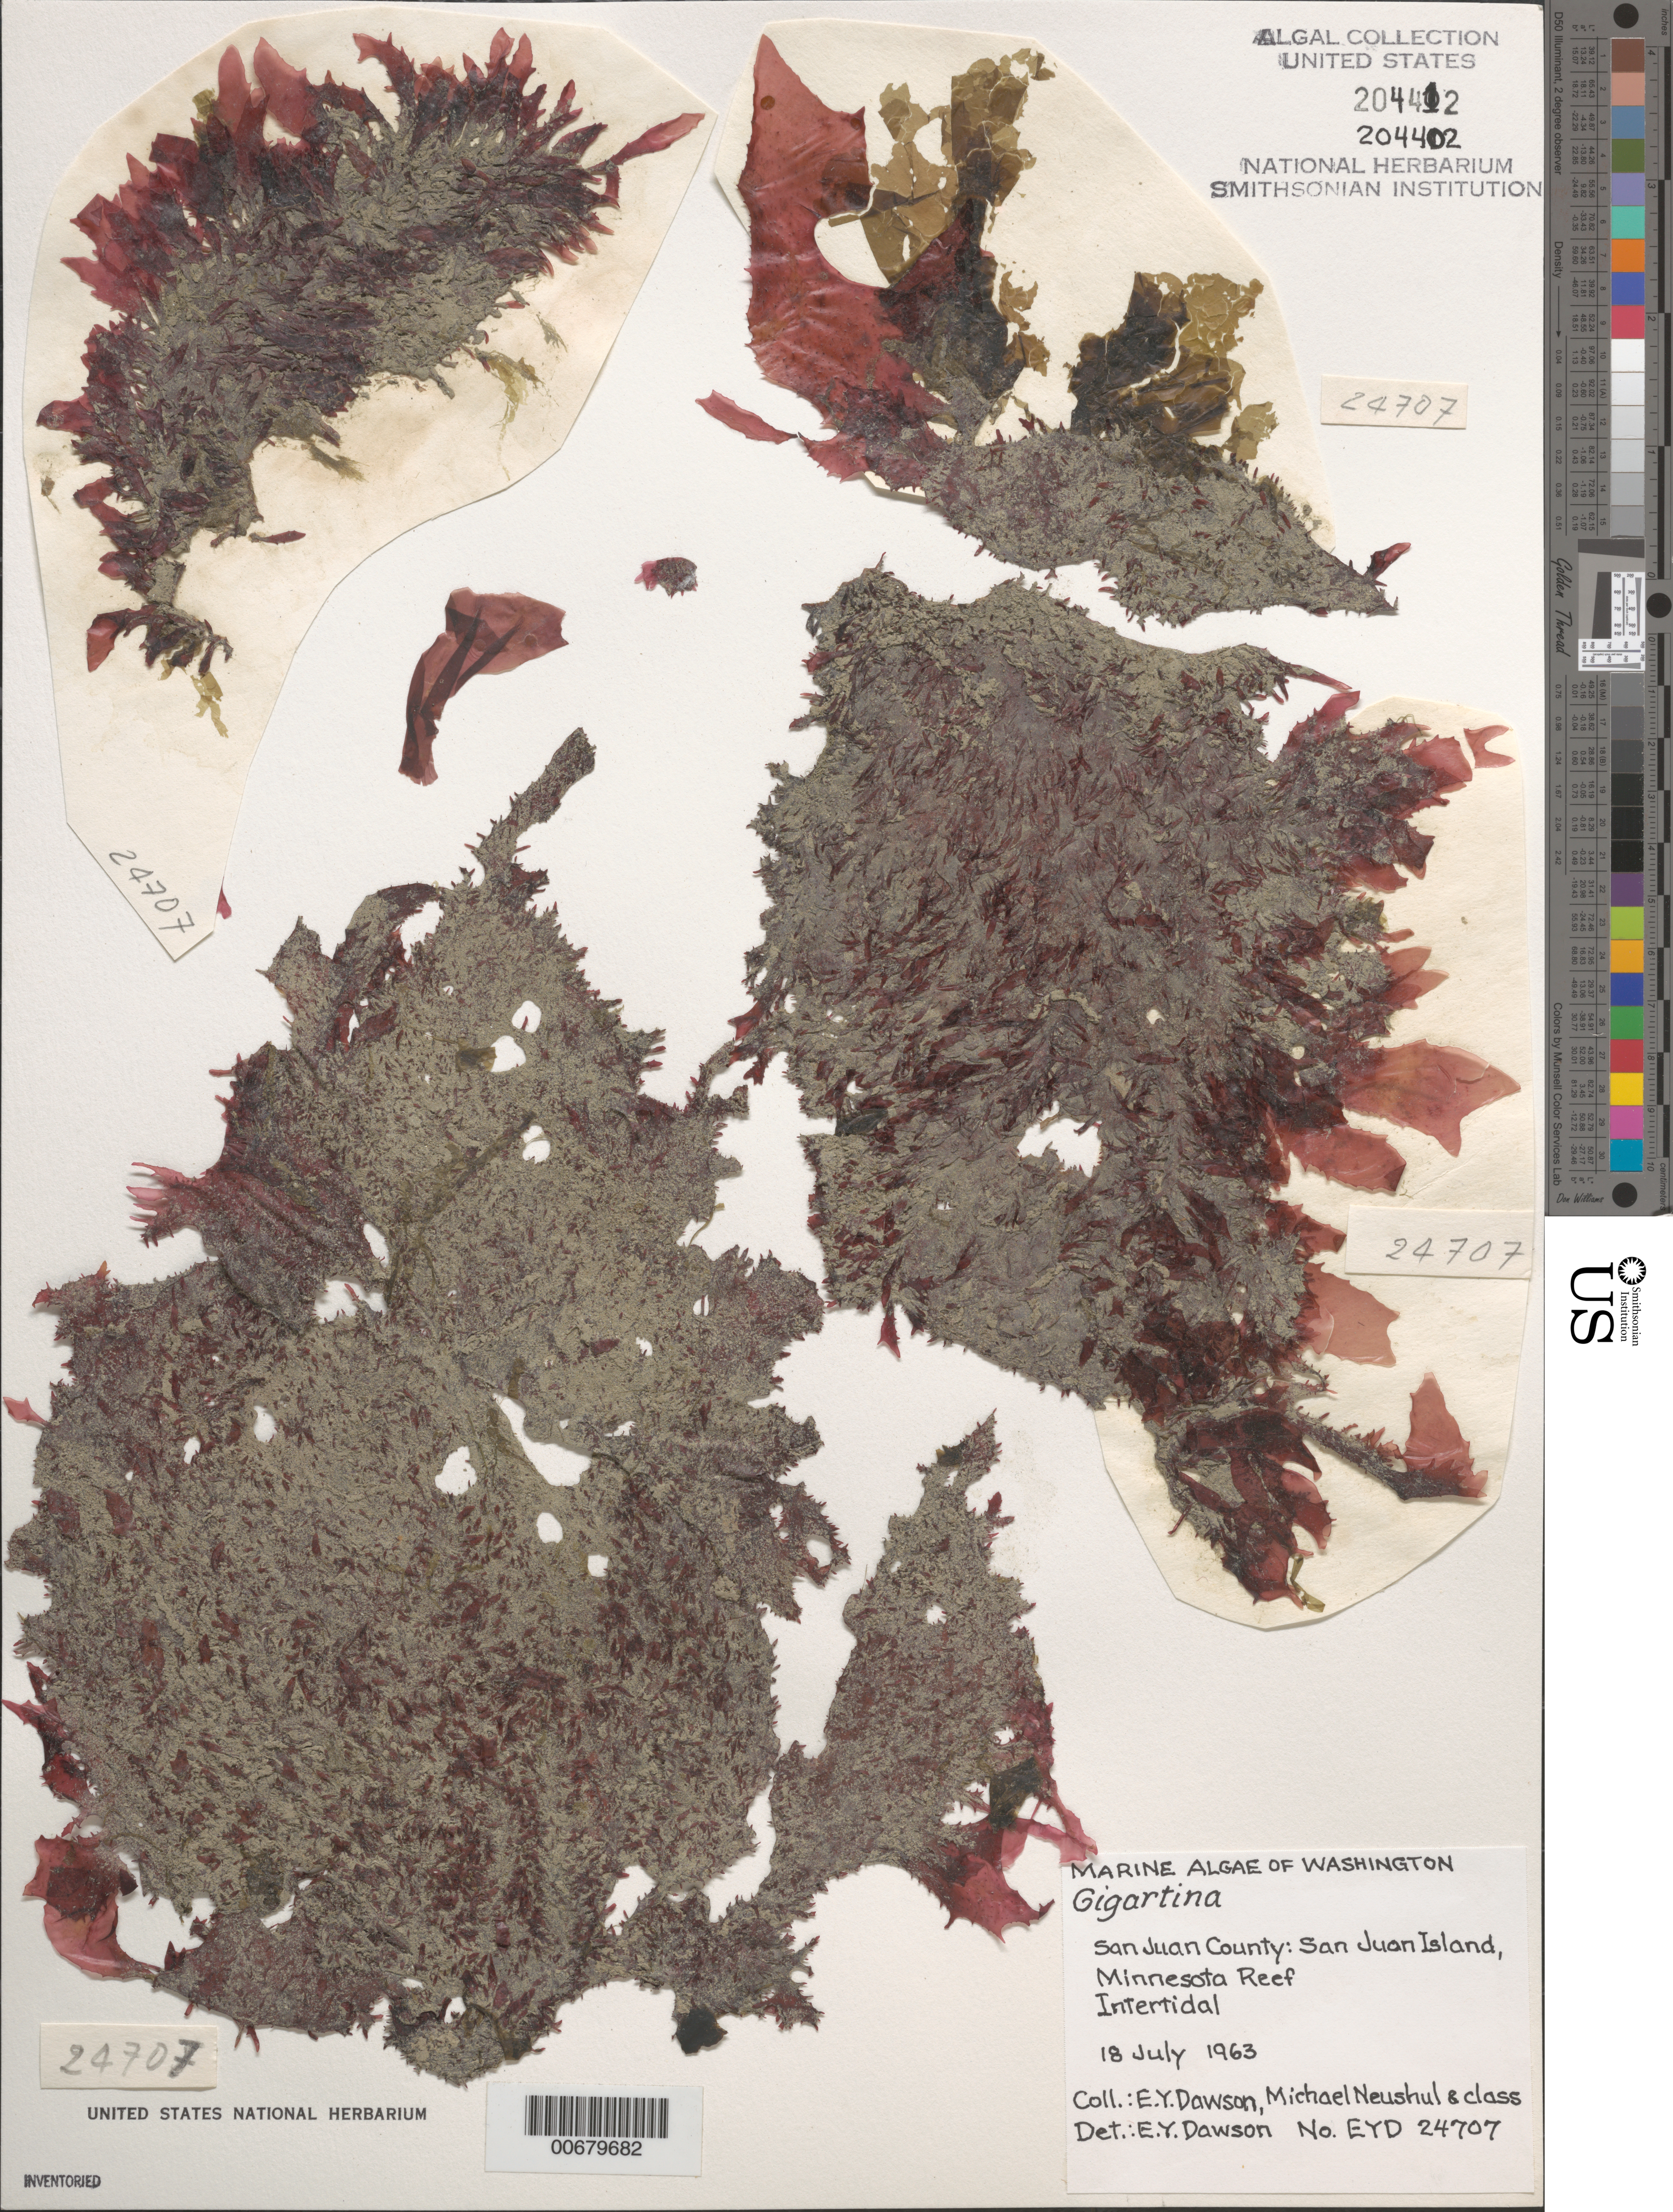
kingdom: Plantae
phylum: Rhodophyta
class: Florideophyceae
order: Gigartinales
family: Gigartinaceae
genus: Gigartina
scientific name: Gigartina sp.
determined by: Dawson, E. Y.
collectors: E. Y. Dawson, M. Neushul & Algae Class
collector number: EYD 24707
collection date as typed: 18 Jul 1963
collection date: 1963-07-18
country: United States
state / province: Washington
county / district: San Juan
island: San Juan Island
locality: Minnesota Reef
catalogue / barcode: US 204402